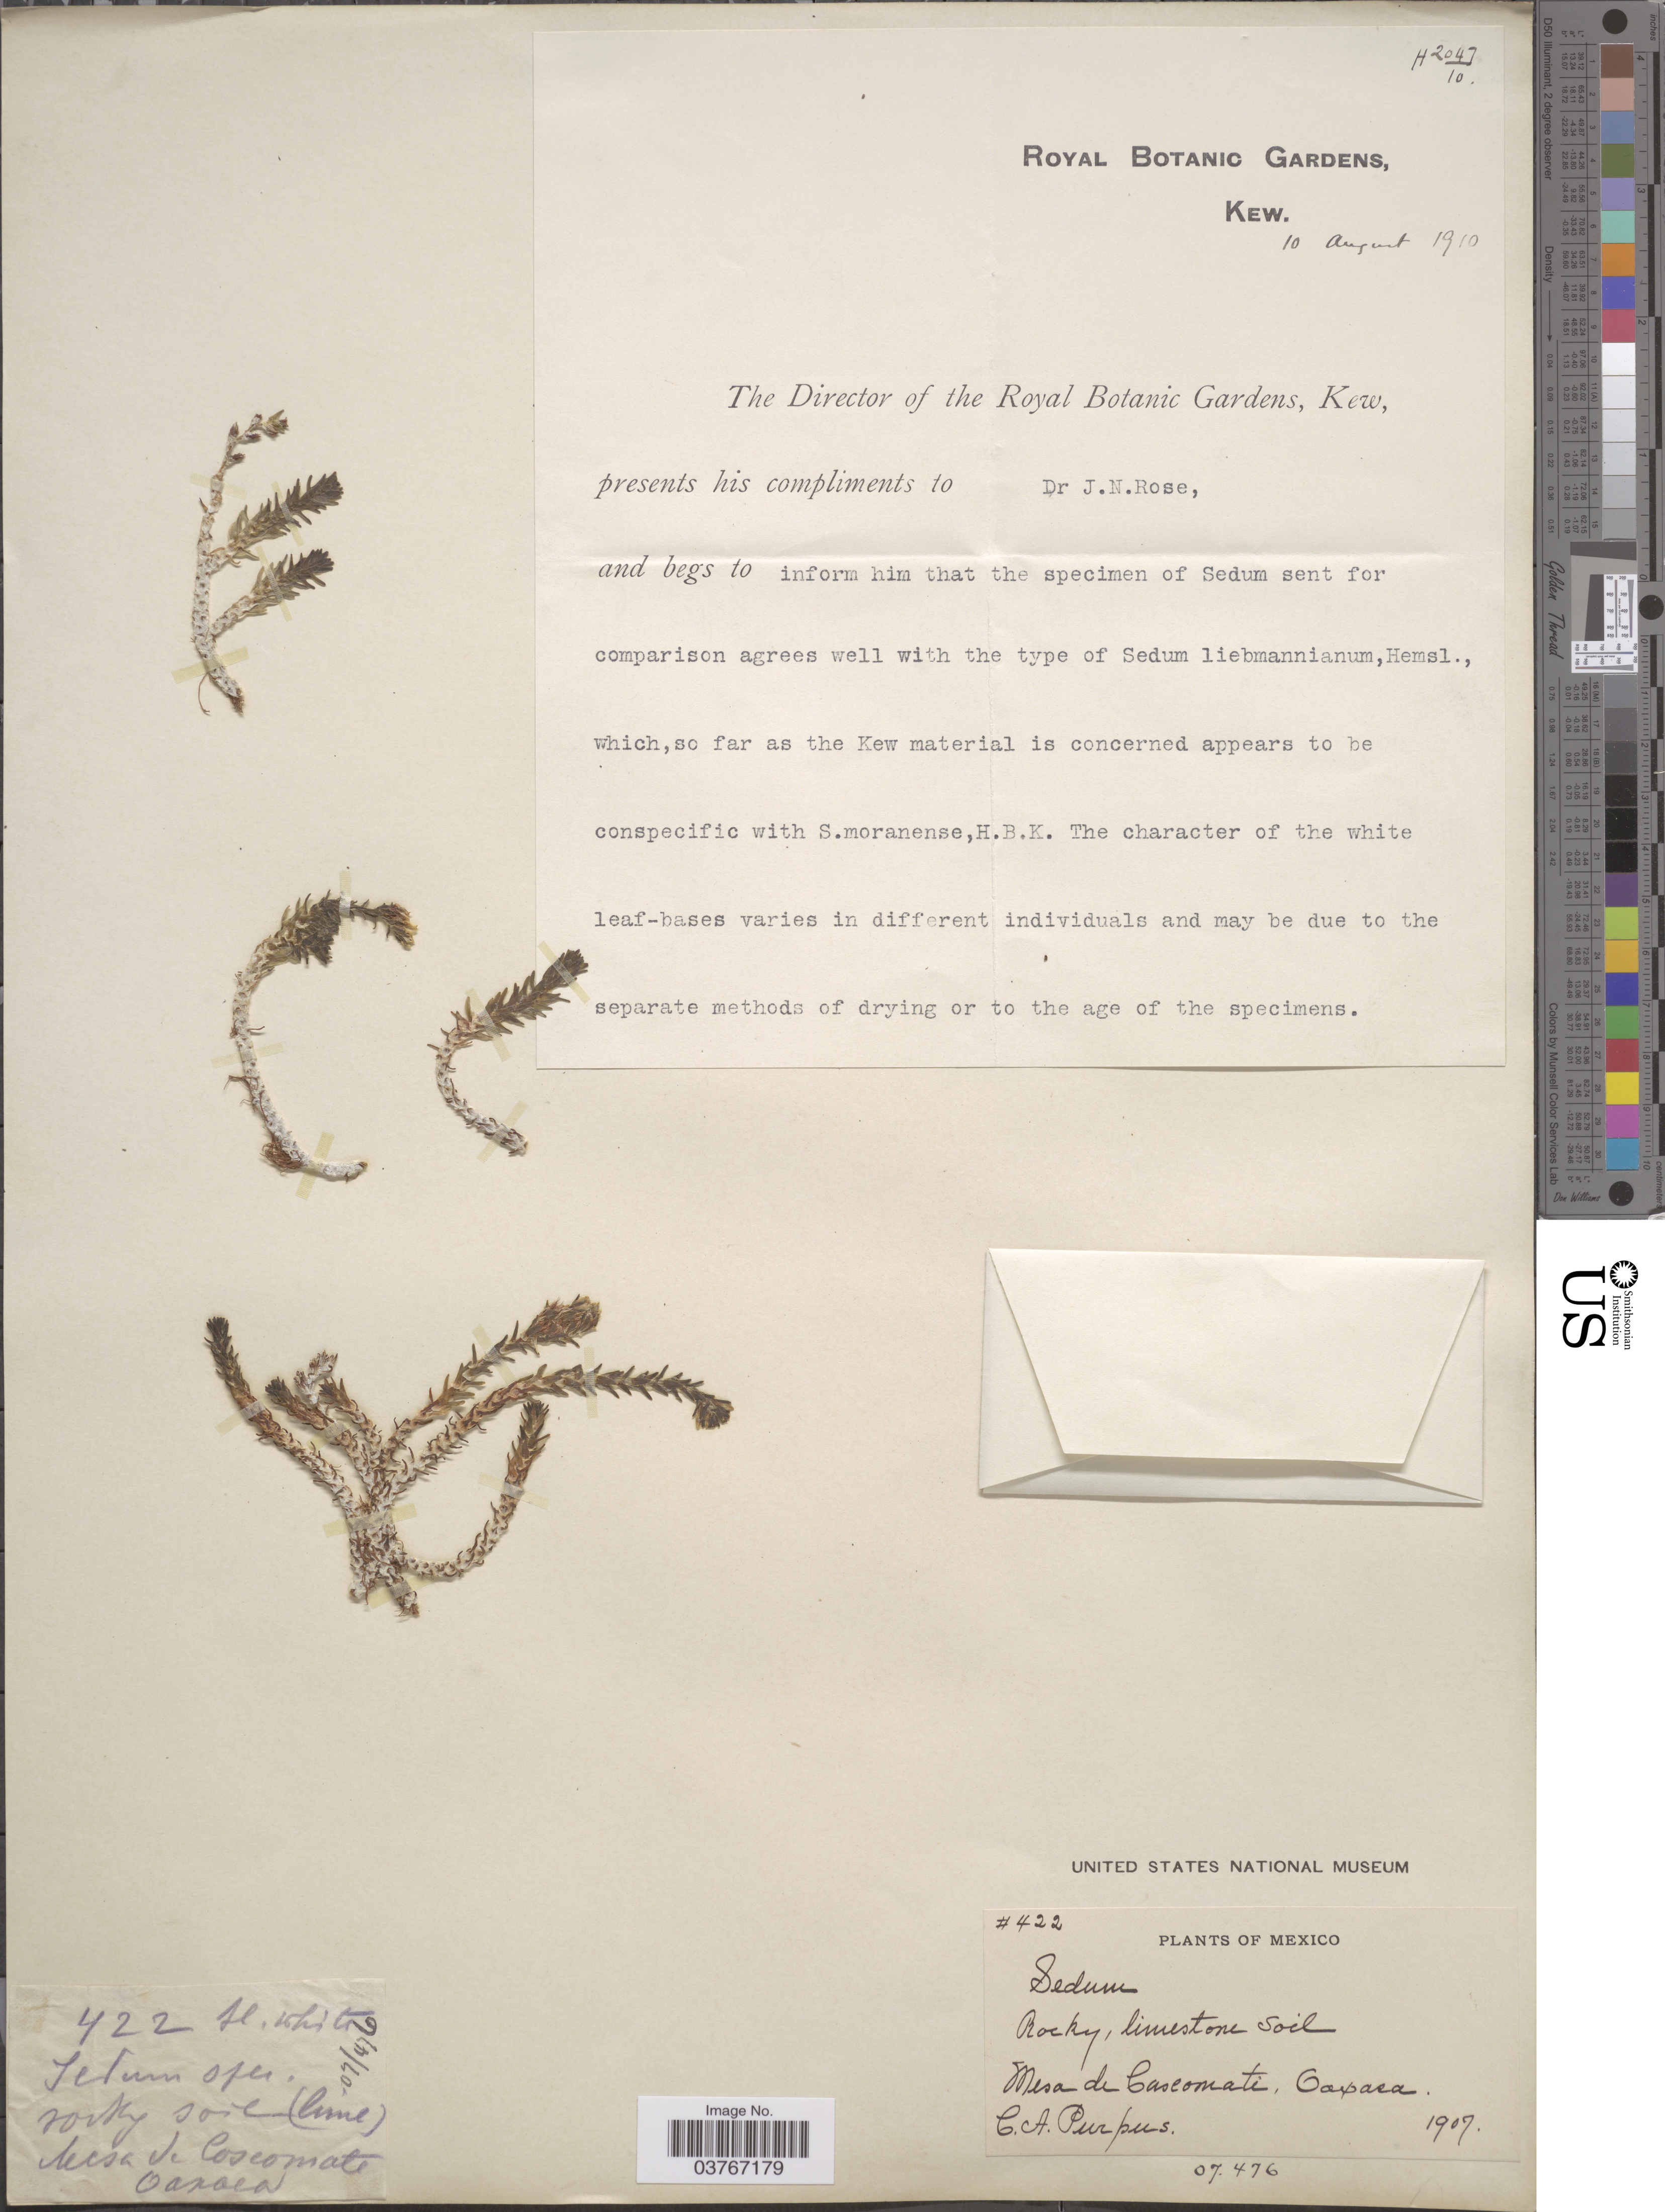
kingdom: Plantae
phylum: Tracheophyta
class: Magnoliopsida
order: Saxifragales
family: Crassulaceae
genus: Sedum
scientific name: Sedum liebmannianum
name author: Hemsl.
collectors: C. A. Purpus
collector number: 422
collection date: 1907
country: Mexico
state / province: Oaxaca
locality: Mesa de Coscomati.